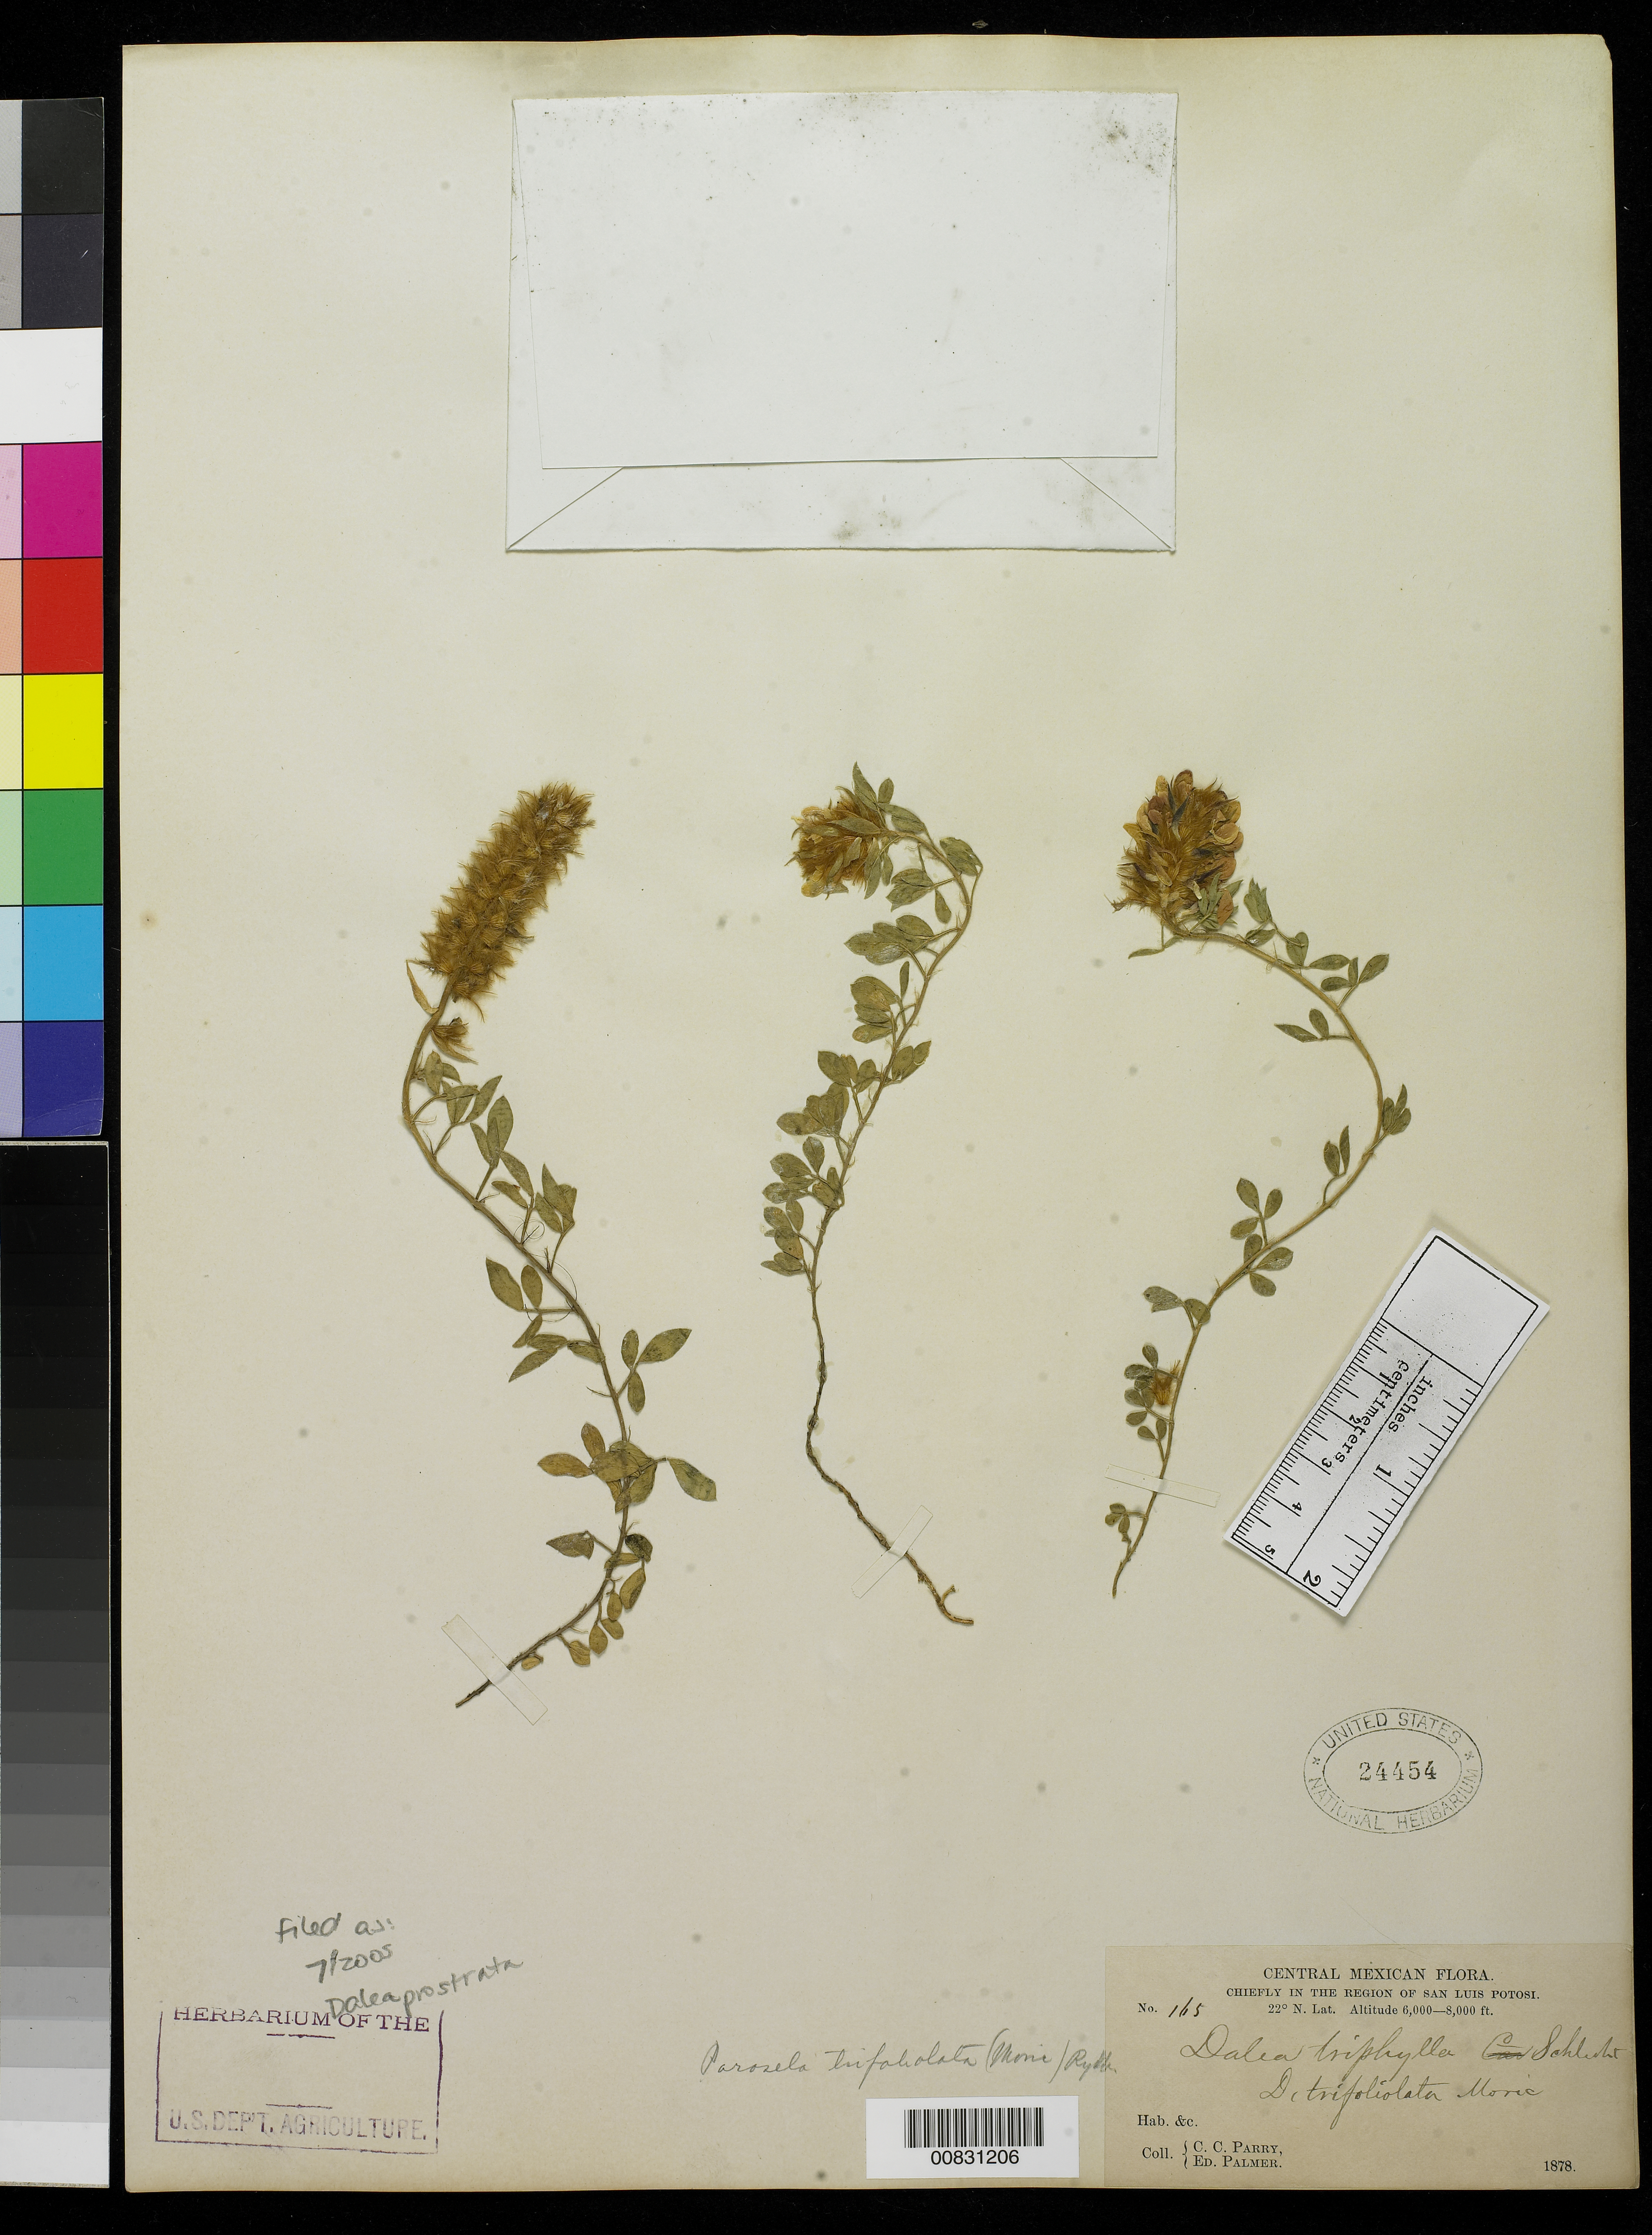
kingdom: Plantae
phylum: Tracheophyta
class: Magnoliopsida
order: Fabales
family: Fabaceae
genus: Dalea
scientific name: Dalea prostrata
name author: Ortega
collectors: C. C. Parry & E. Palmer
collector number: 165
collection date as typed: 1878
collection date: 1878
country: Mexico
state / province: San Luis Potosí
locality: Chiefly in the region of San Luis Potosí.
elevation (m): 1829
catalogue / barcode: US 24454